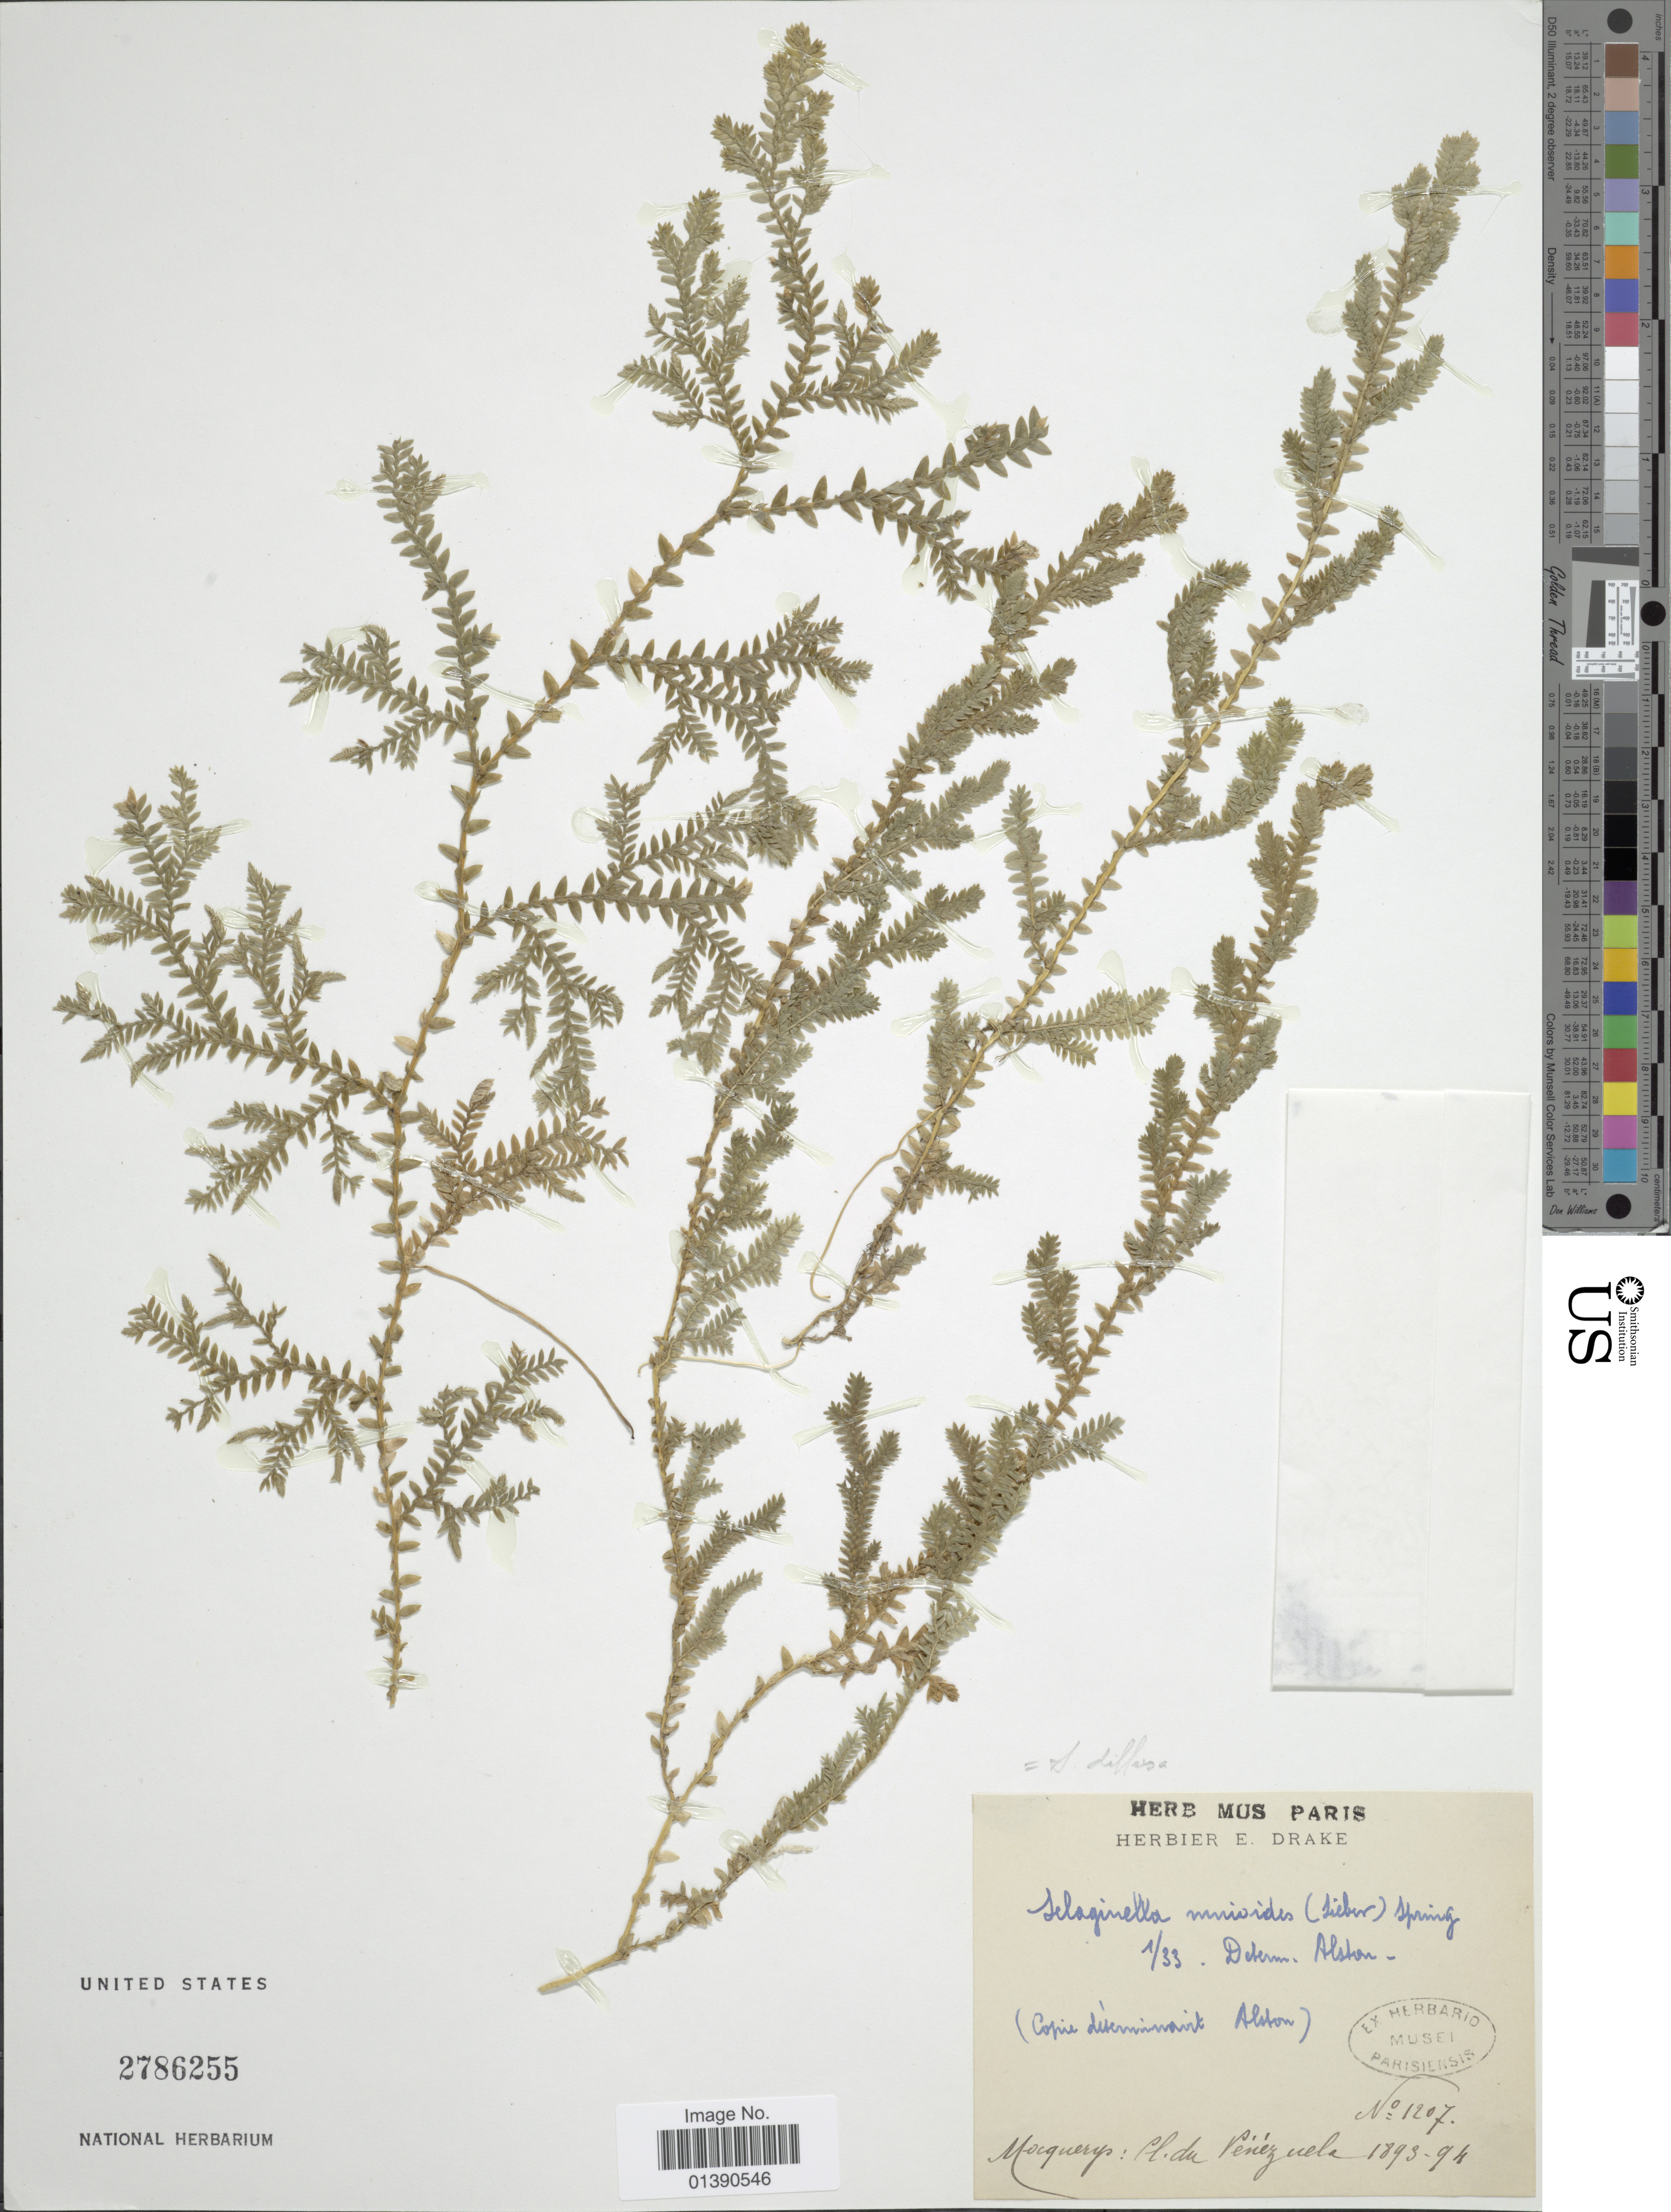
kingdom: Plantae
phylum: Tracheophyta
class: Lycopodiopsida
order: Selaginellales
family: Selaginellaceae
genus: Selaginella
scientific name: Selaginella diffusa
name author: (C. Presl) Spring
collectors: A. Mocquerys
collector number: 1207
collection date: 1893/1894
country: Venezuela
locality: S.L.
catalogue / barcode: US 2786255